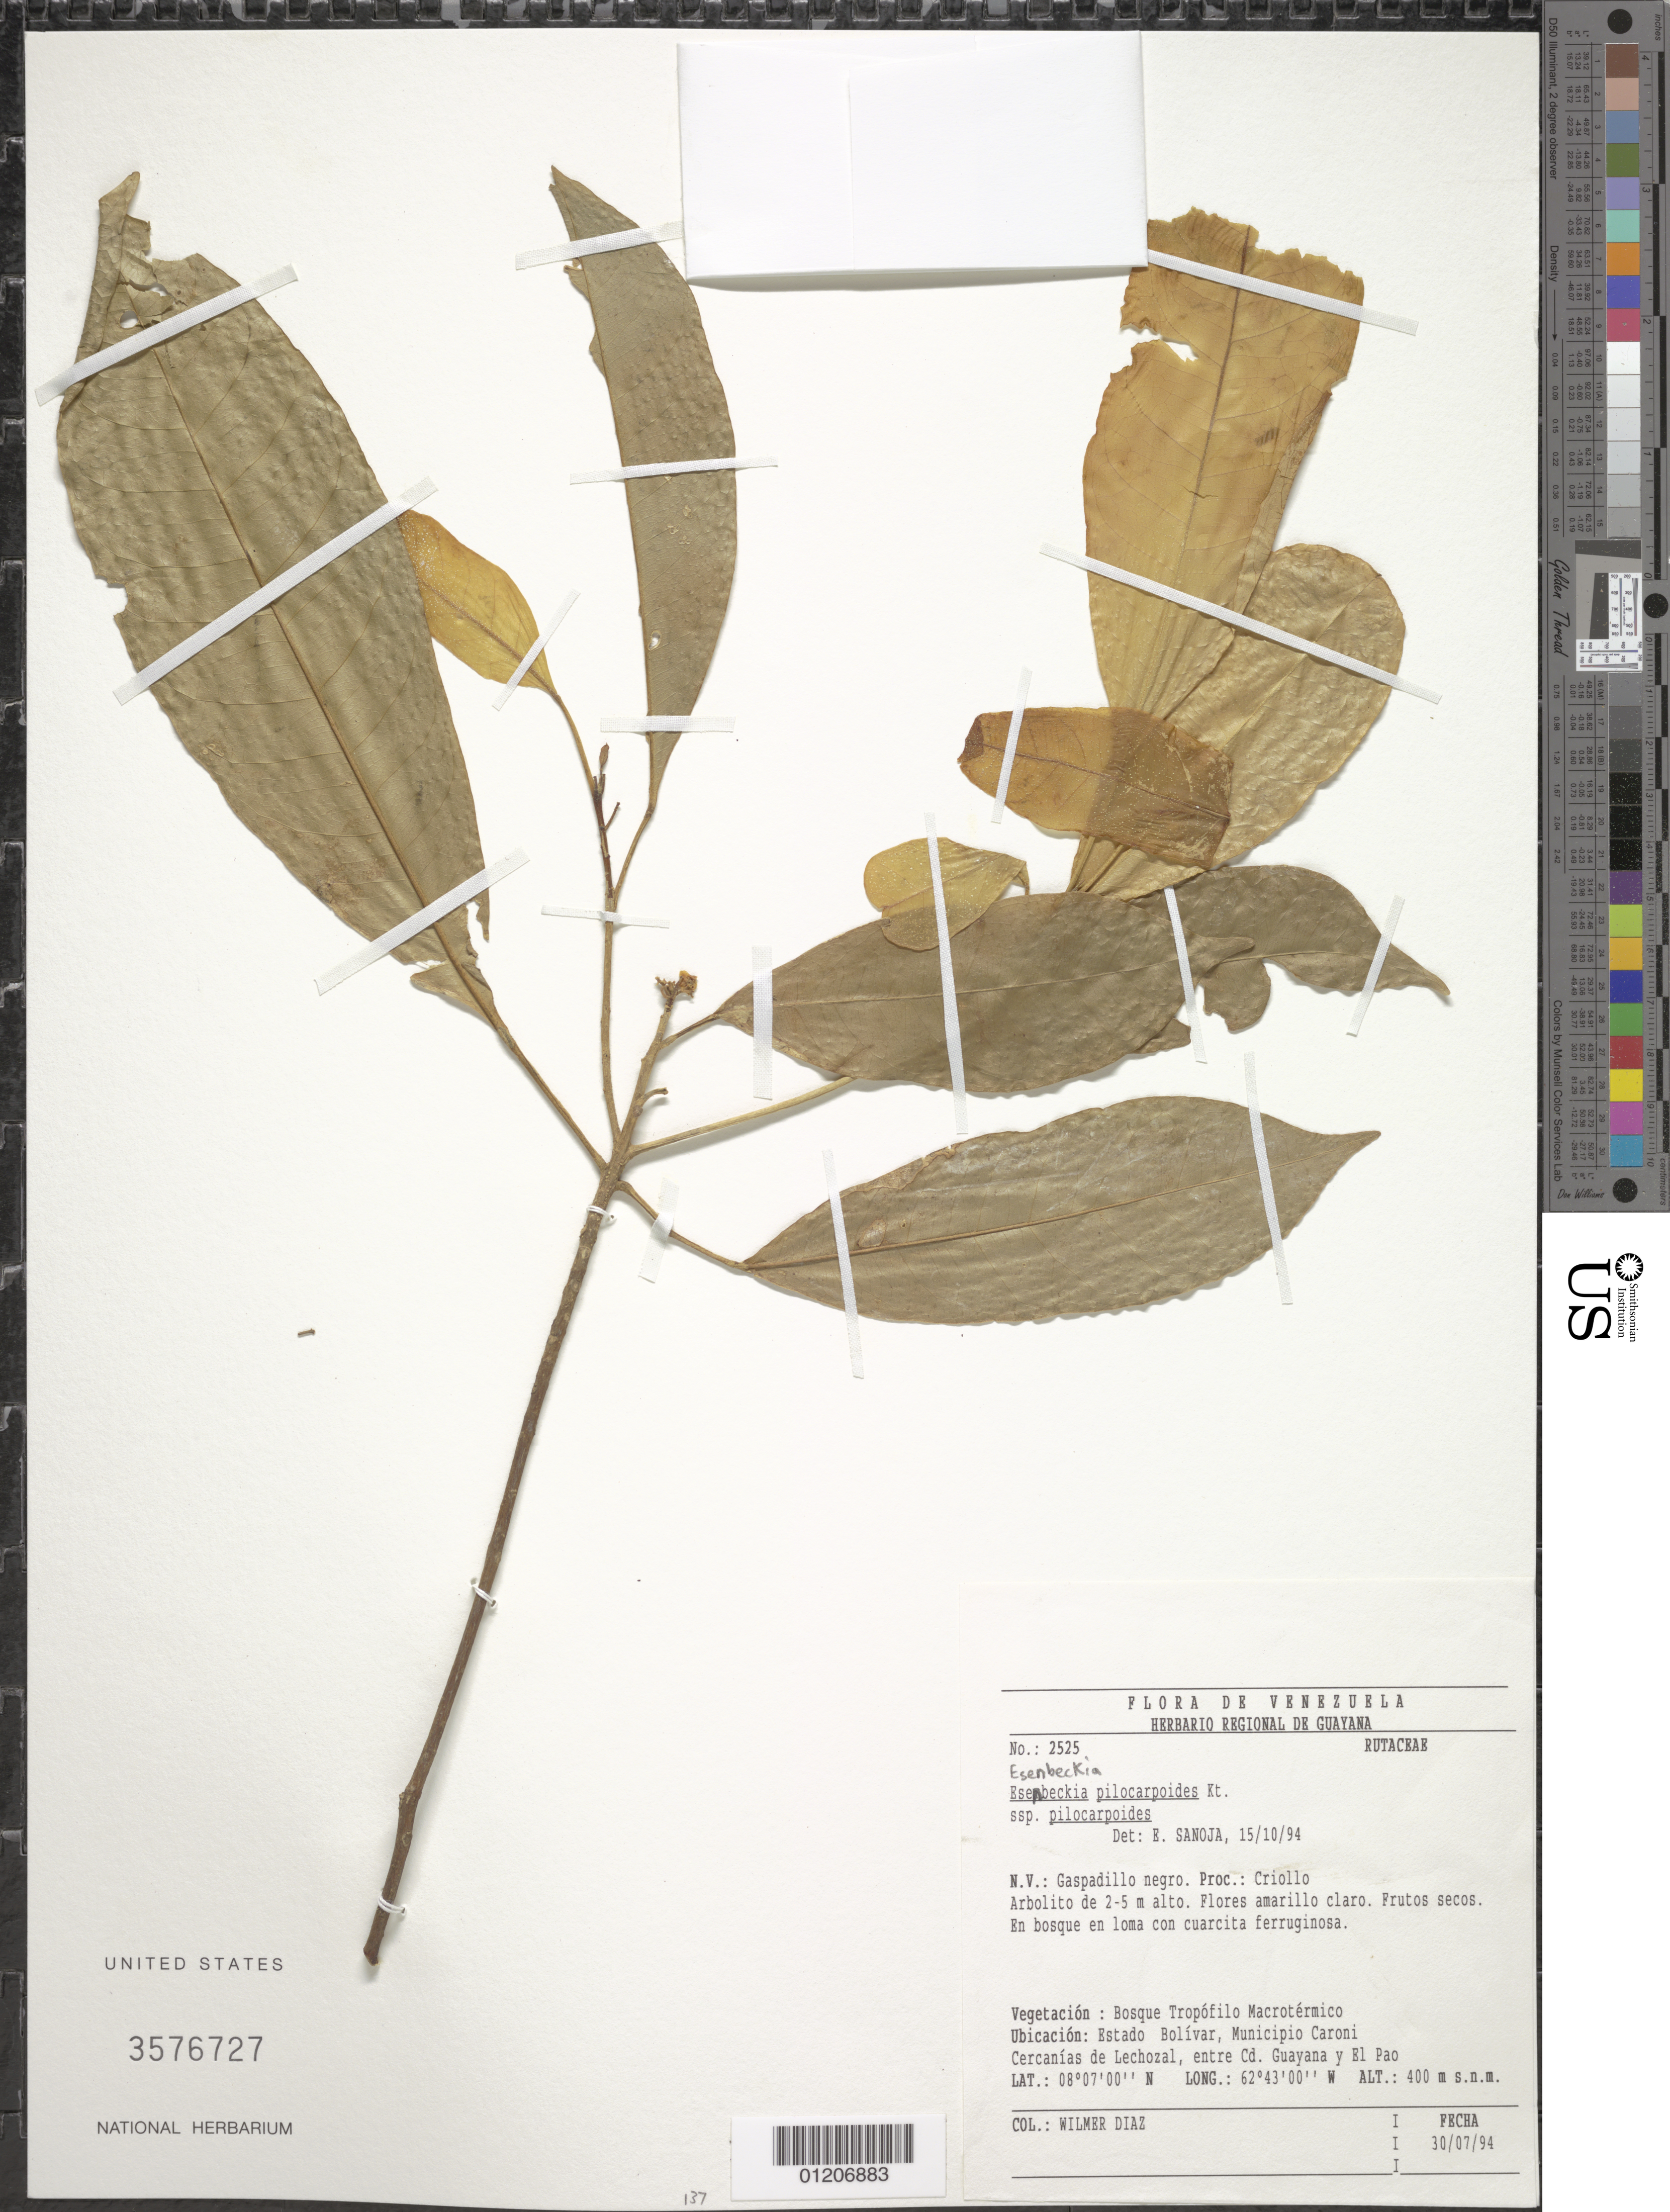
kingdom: Plantae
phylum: Tracheophyta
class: Magnoliopsida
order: Sapindales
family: Rutaceae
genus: Esenbeckia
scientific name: Esenbeckia pilocarpoides subsp. pilocarpoides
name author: Kunth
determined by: Sanoja-Angel, E.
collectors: W. Díaz P.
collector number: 2525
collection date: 1994-07-30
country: Venezuela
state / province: Bolívar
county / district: Caroní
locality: Cercanias de Lechozal, entre Cd. Guayana el El Pao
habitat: Bosque en loma con cuarcita ferruginosa. Bosque tropofilo macrotermico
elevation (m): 400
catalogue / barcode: US 3576727